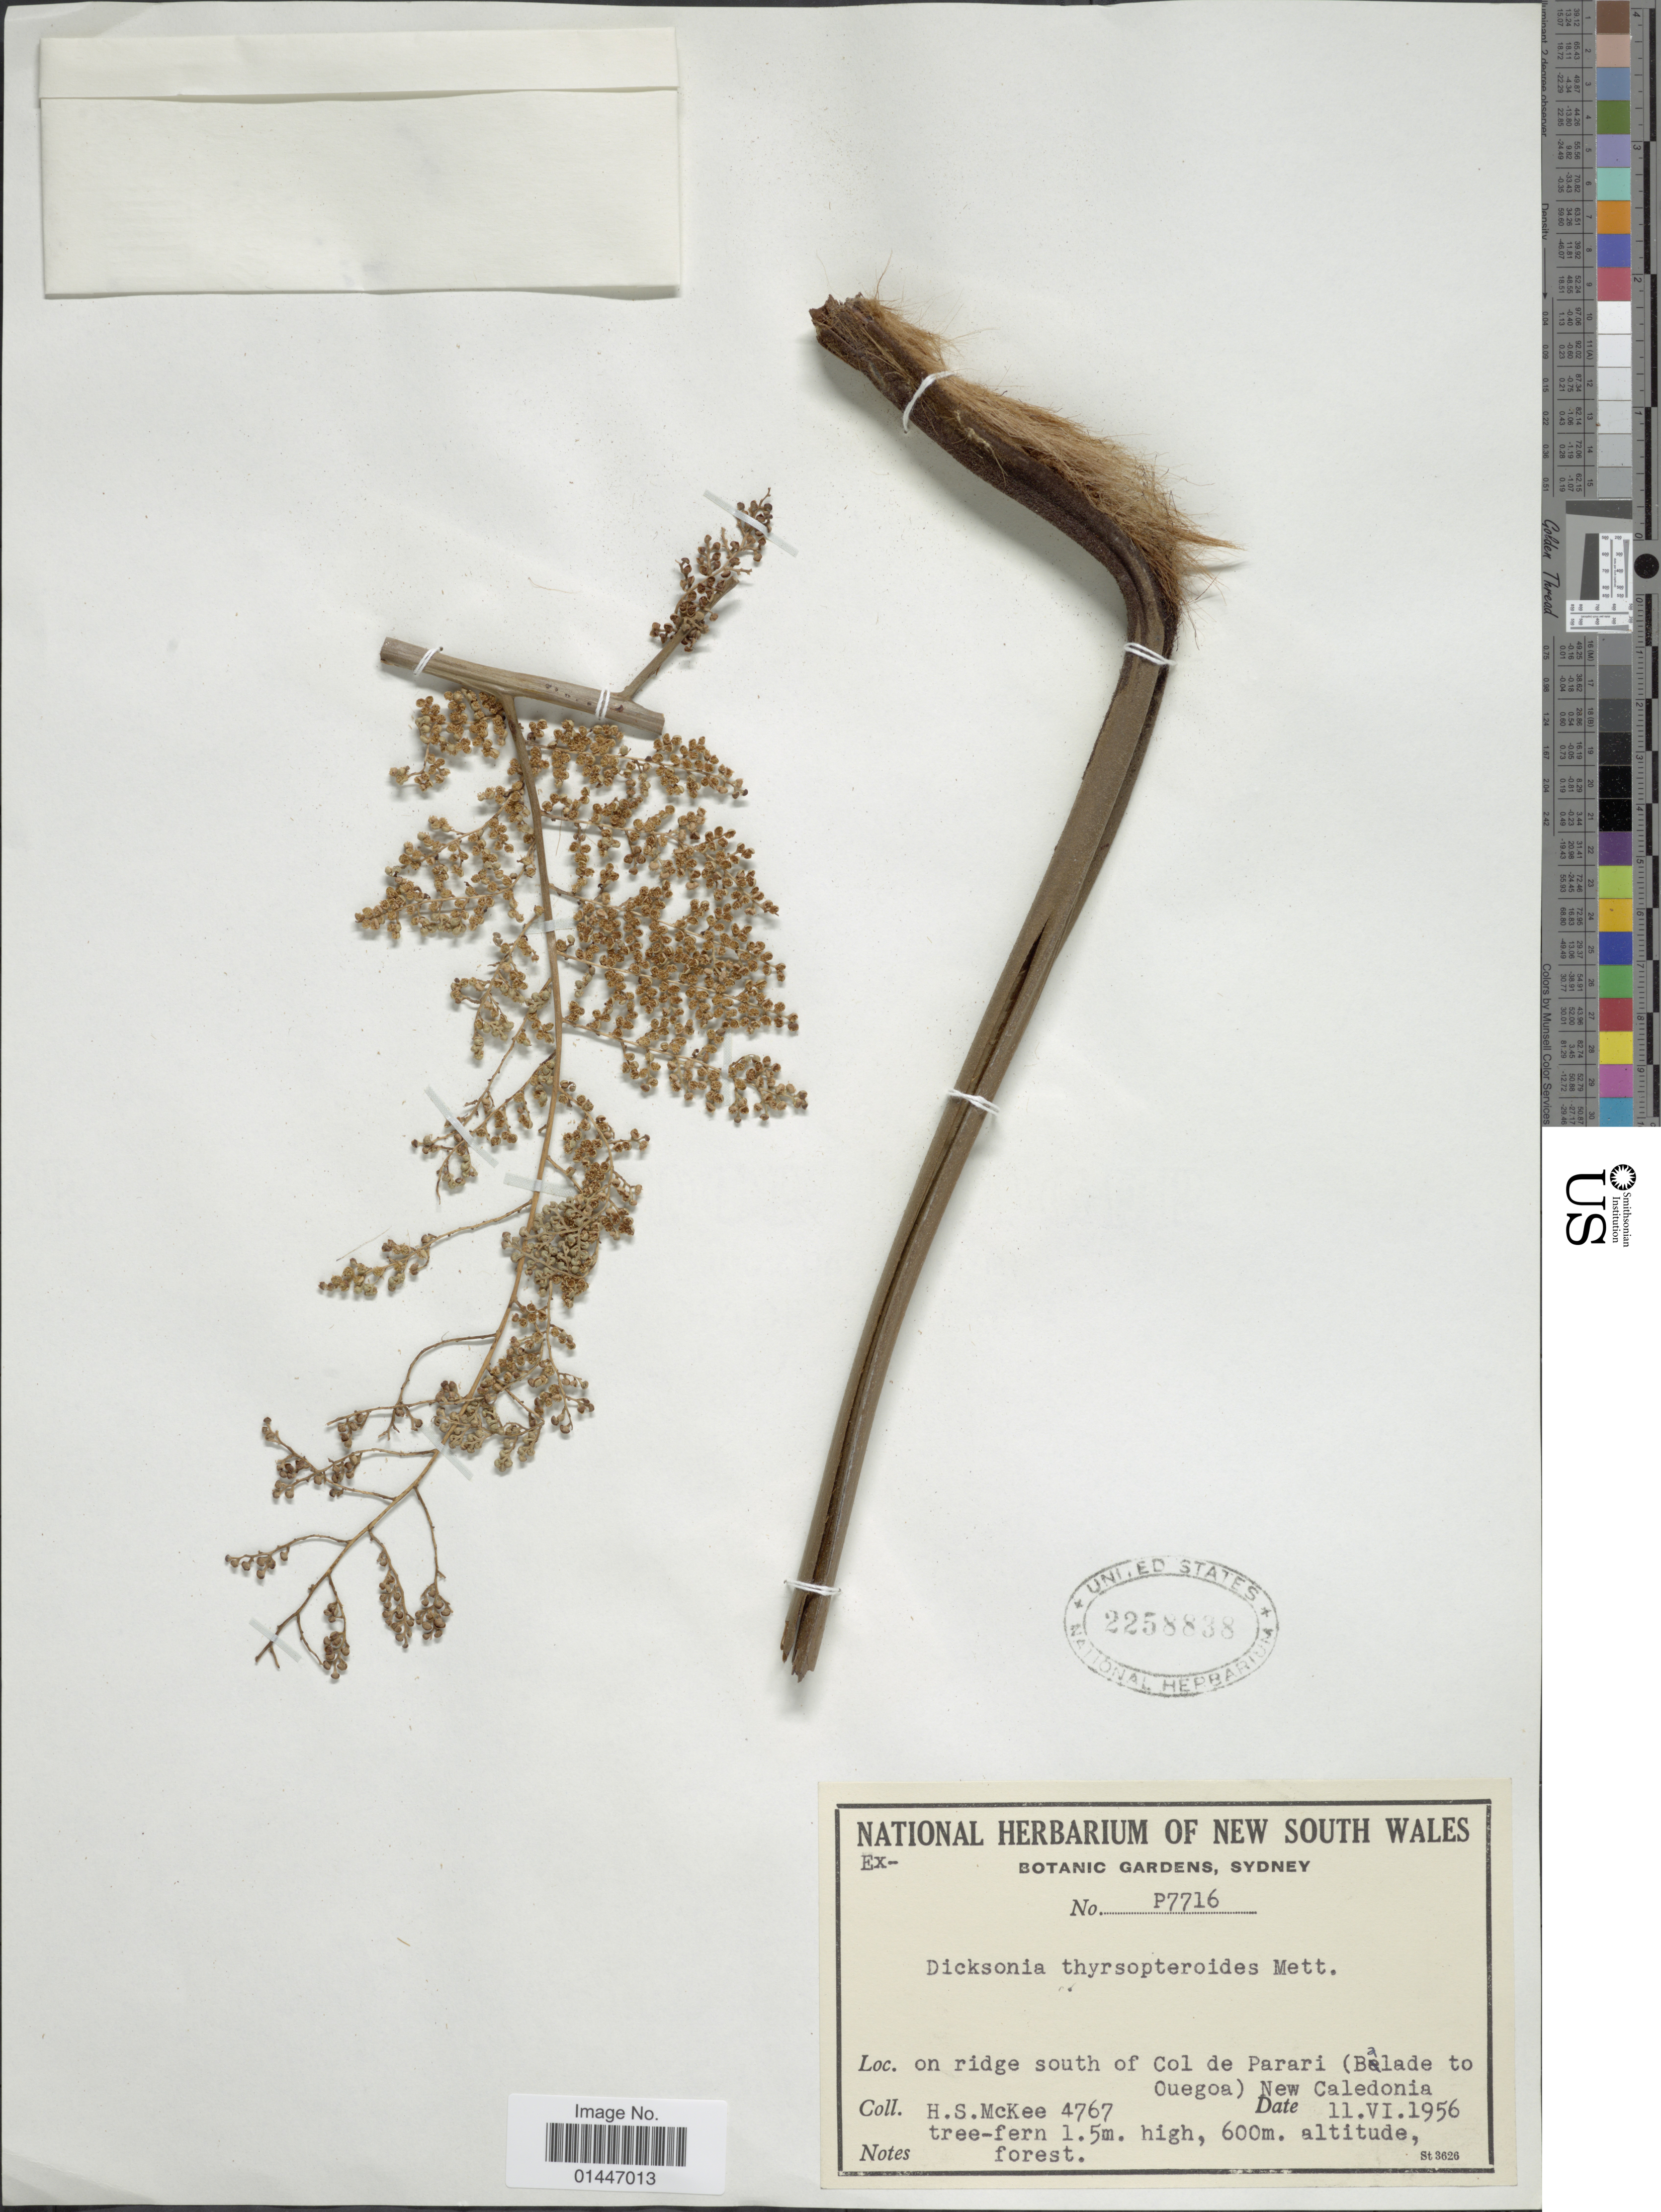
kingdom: Plantae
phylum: Tracheophyta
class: Polypodiopsida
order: Cyatheales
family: Dicksoniaceae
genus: Dicksonia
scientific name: Dicksonia thyrsopteroides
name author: Mett.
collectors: H. S. McKee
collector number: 4767/ P7716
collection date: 1956-06-11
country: New Caledonia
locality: On ridge south of Col de Parari ( Balade to Ouegoa)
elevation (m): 600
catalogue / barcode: US 2258888